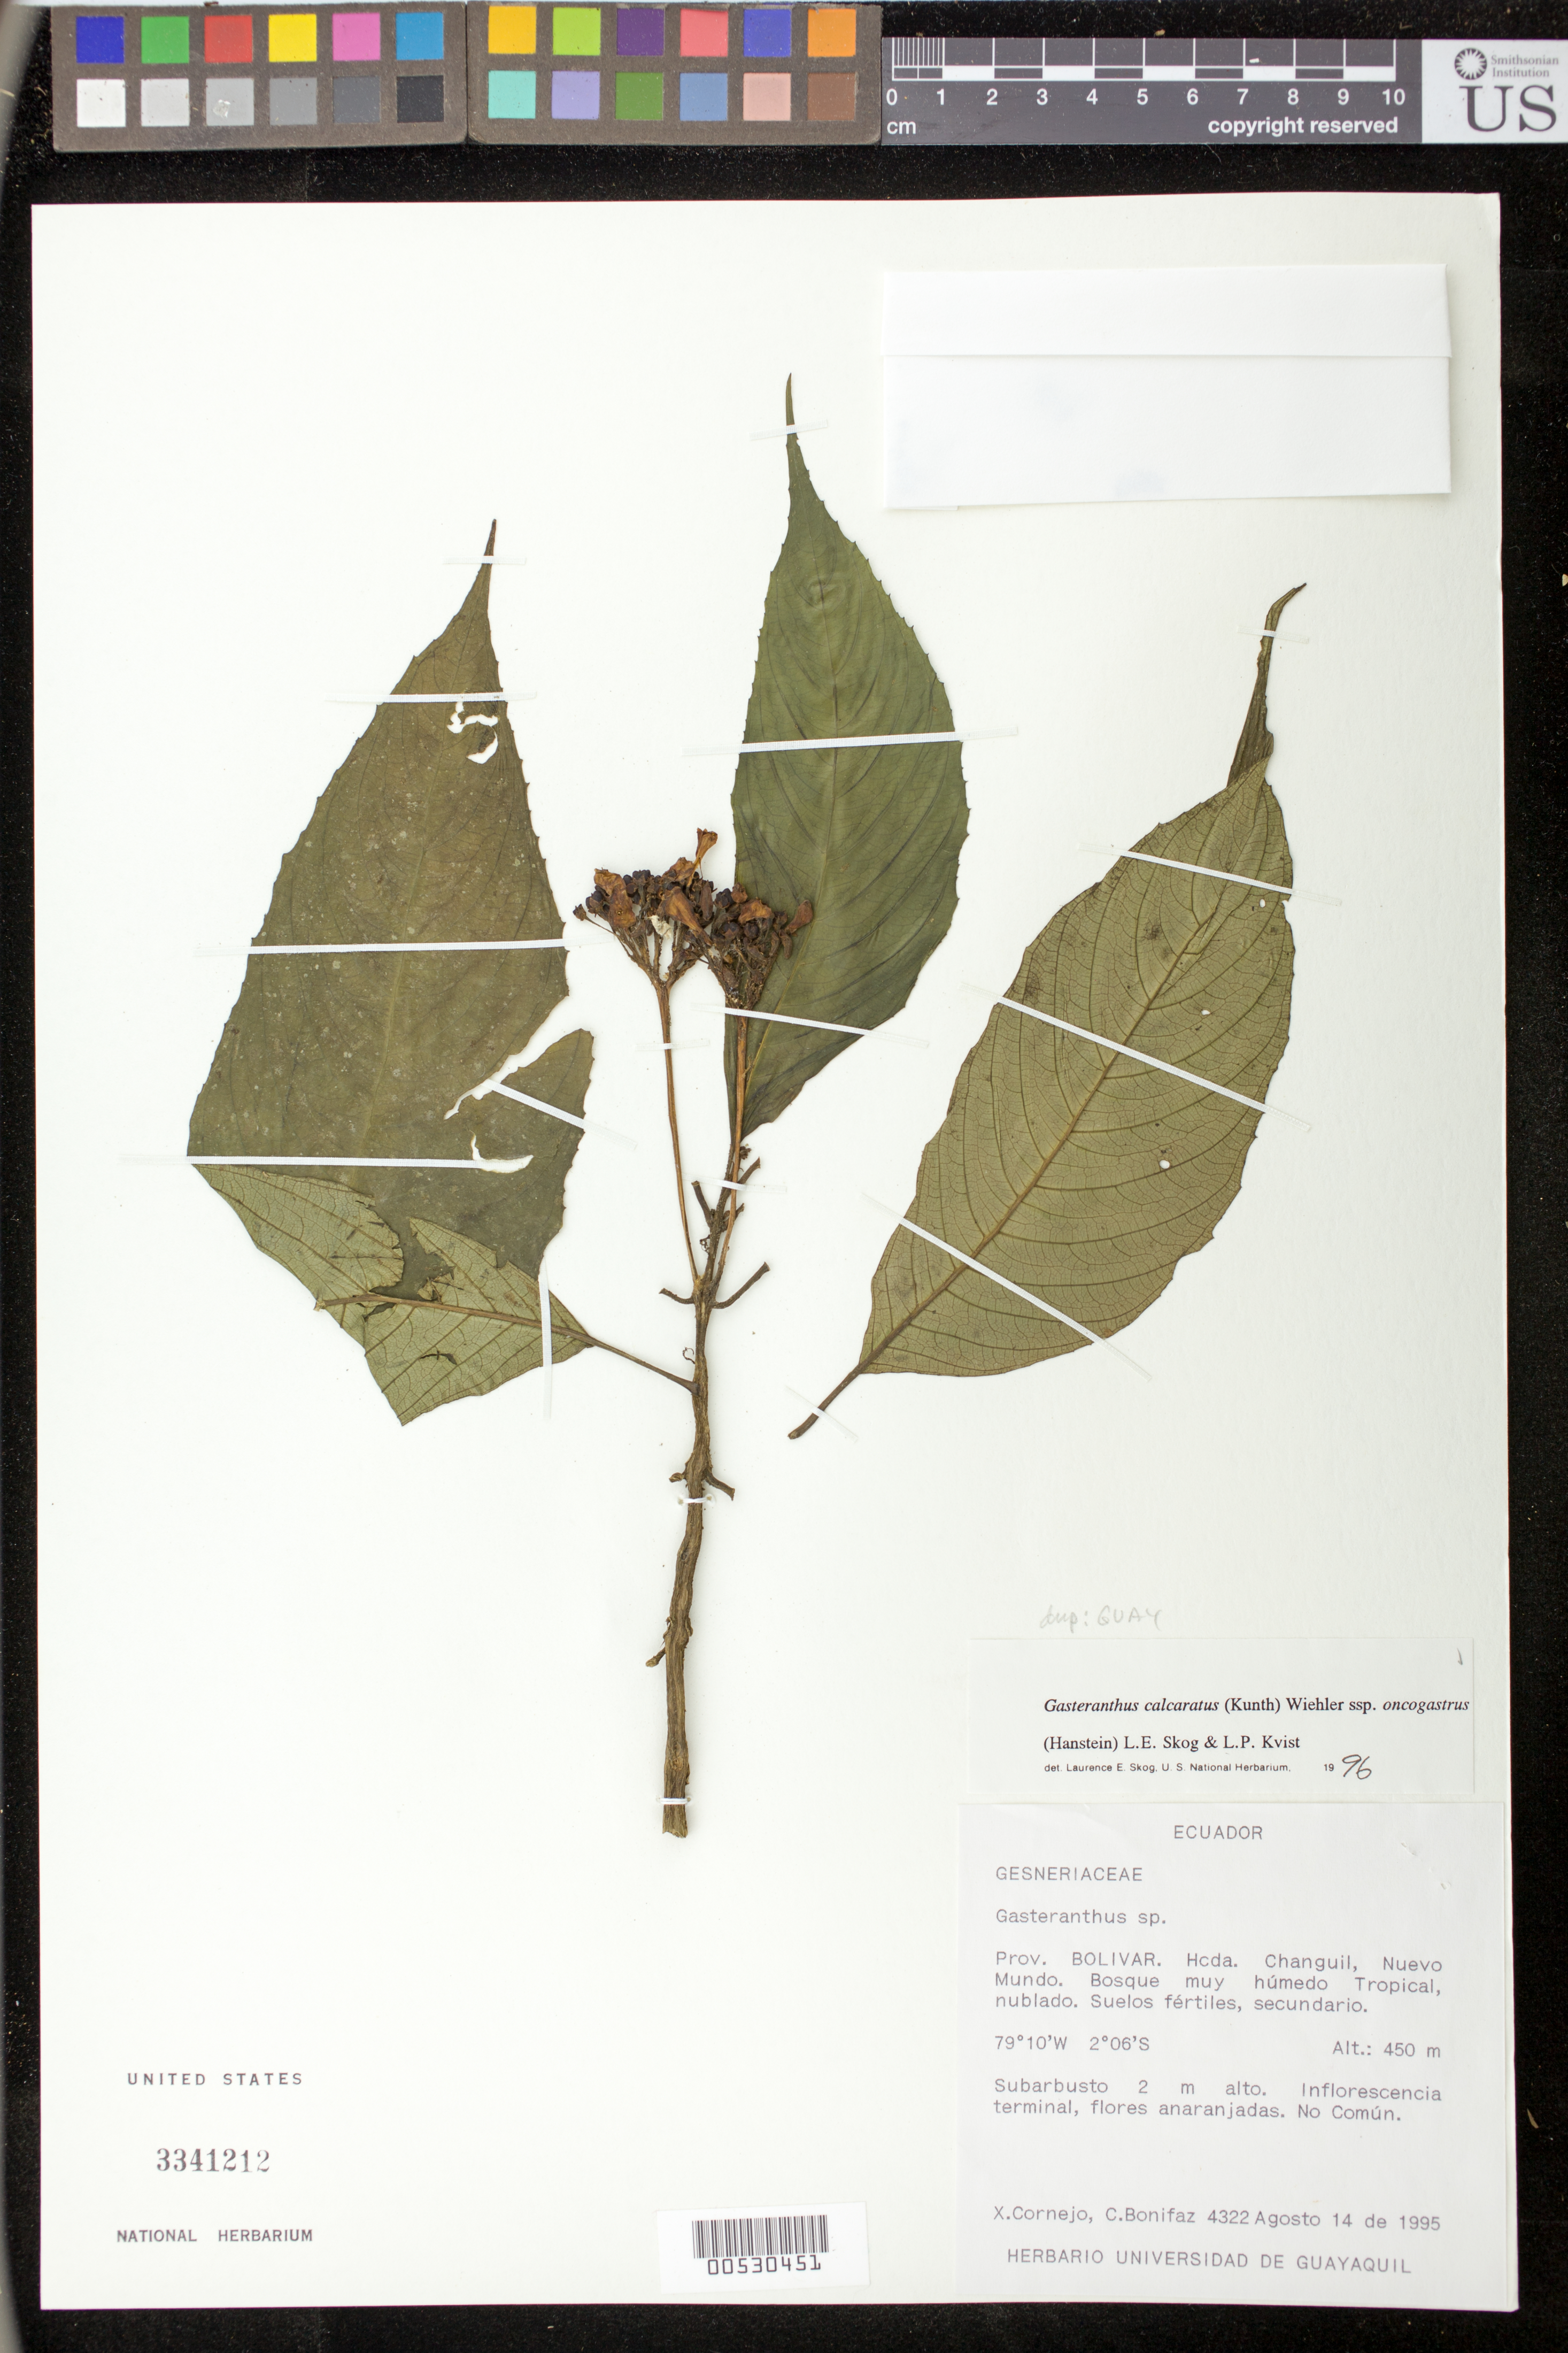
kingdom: Plantae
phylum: Tracheophyta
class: Magnoliopsida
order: Lamiales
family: Gesneriaceae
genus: Sinningia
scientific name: Sinningia incarnata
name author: (Aubl.) D.L. Denham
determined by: Skog, Laurence E.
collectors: X. F. Cornejo & C. Bonifaz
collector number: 4322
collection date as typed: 14 Aug 1995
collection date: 1995-08-14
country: Ecuador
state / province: Bolivar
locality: Hcda. Changuil, Nuevo Mundo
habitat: Bosque muy húmedo tropical, nublado; suelos fértiles, secundario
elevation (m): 450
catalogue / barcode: US 3341212